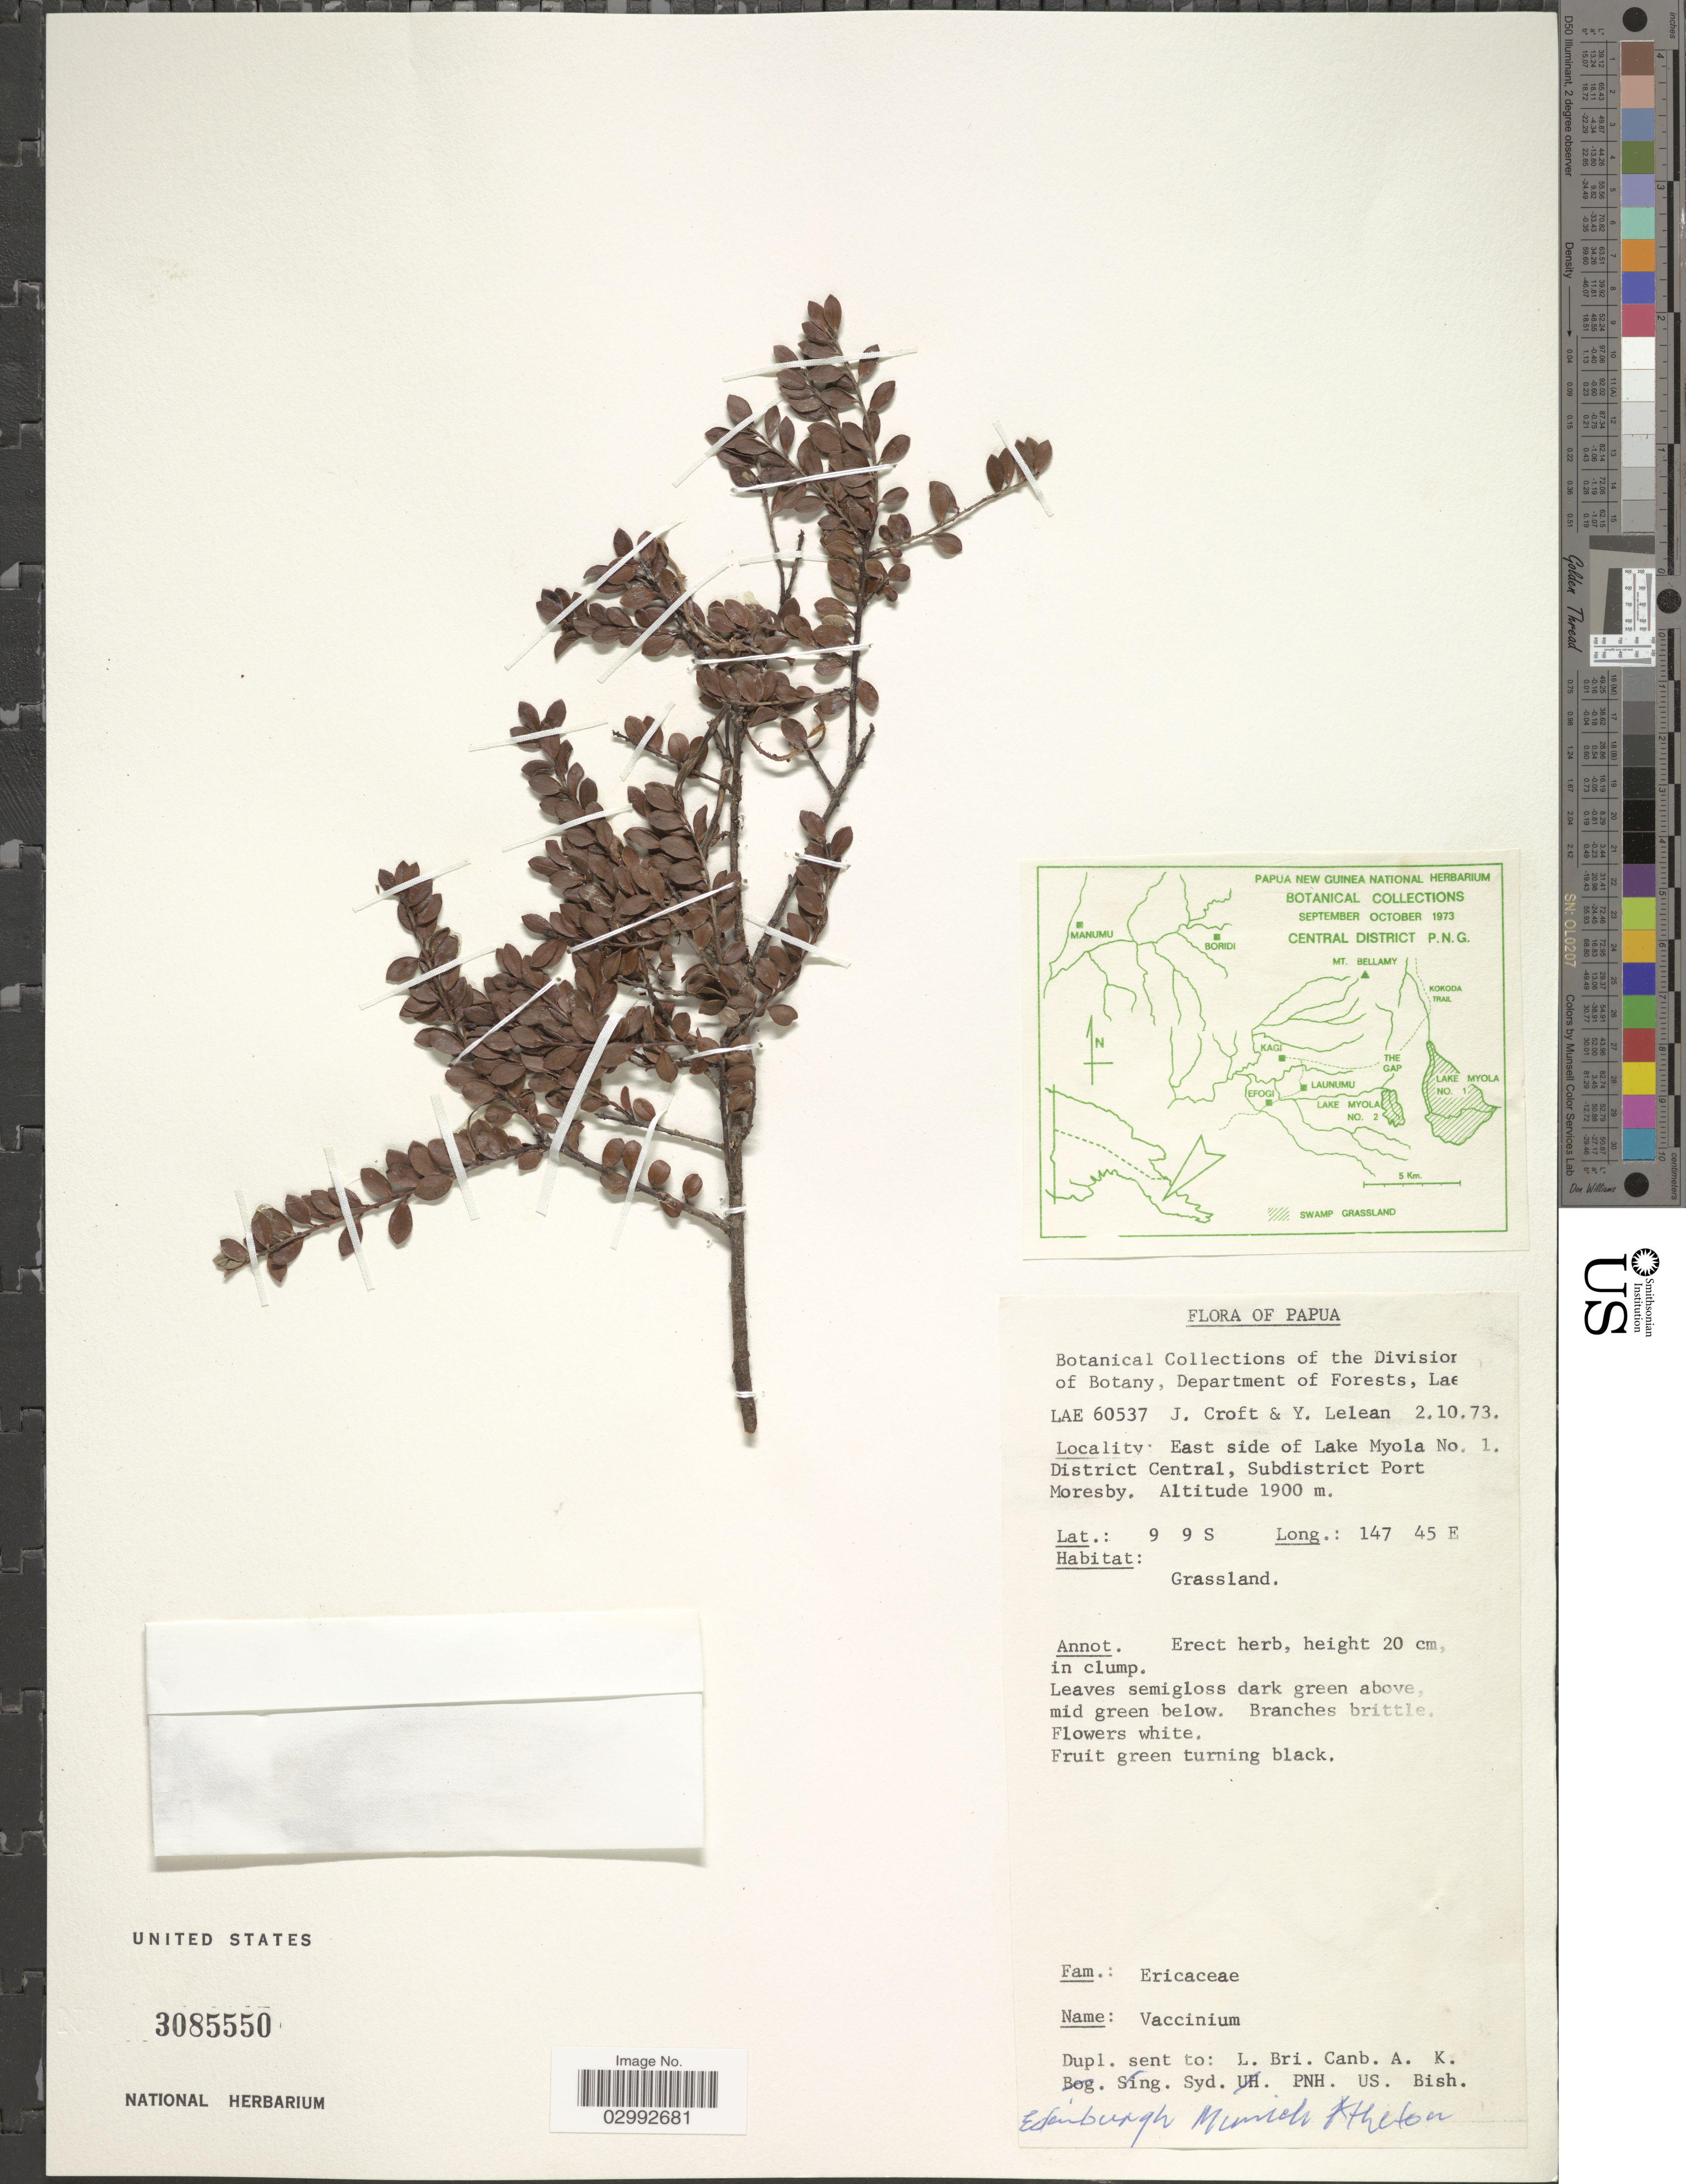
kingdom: Plantae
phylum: Tracheophyta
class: Magnoliopsida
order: Ericales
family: Ericaceae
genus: Vaccinium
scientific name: Vaccinium sp.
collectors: J. Croft & Y. Lelean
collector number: LAE 60537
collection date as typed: Transcribed d/m/y: 2/10/73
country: Papua New Guinea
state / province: Central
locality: Papua, East side of Lake Myola No. 1 District Central, Subdistrict Port Moresby.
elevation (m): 1900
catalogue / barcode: US 3085550